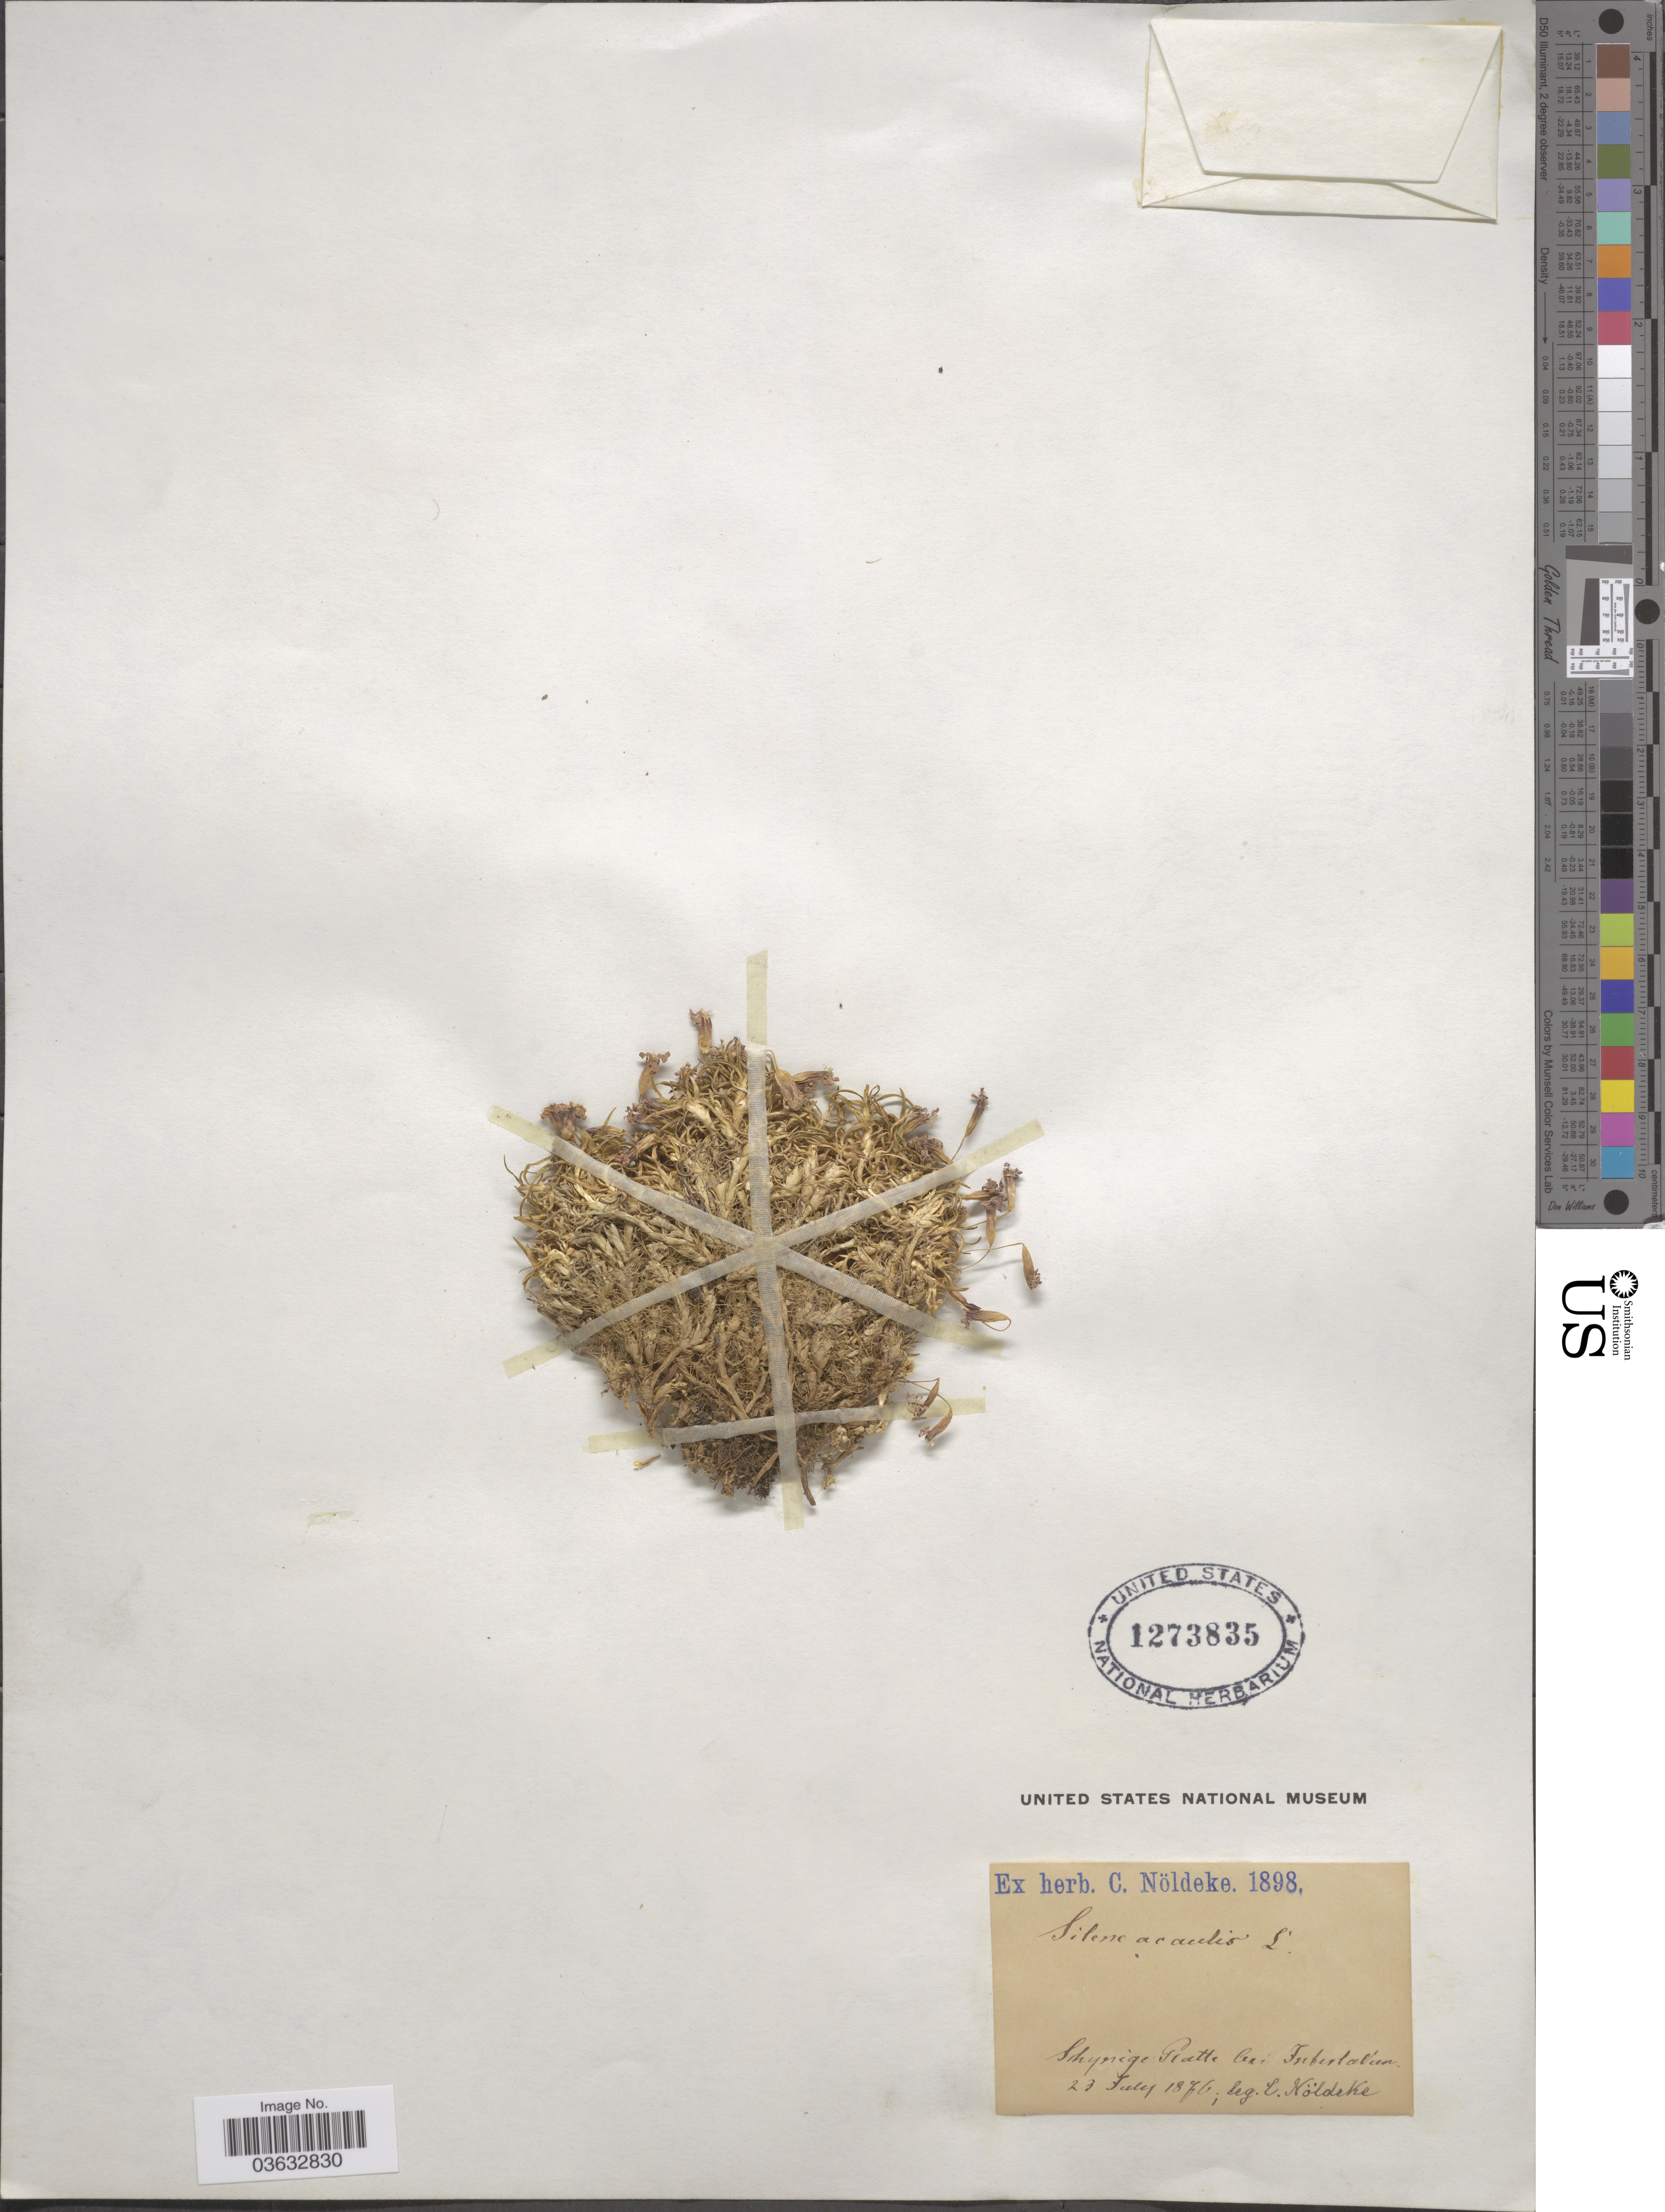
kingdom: Plantae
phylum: Tracheophyta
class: Magnoliopsida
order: Caryophyllales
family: Caryophyllaceae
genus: Silene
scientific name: Silene acaulis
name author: (L.) Jacq.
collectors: E. Nöldeke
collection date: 1876-07-23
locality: Shynige Pratte bei Tubertalan. [interpreted]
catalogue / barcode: US 1273835